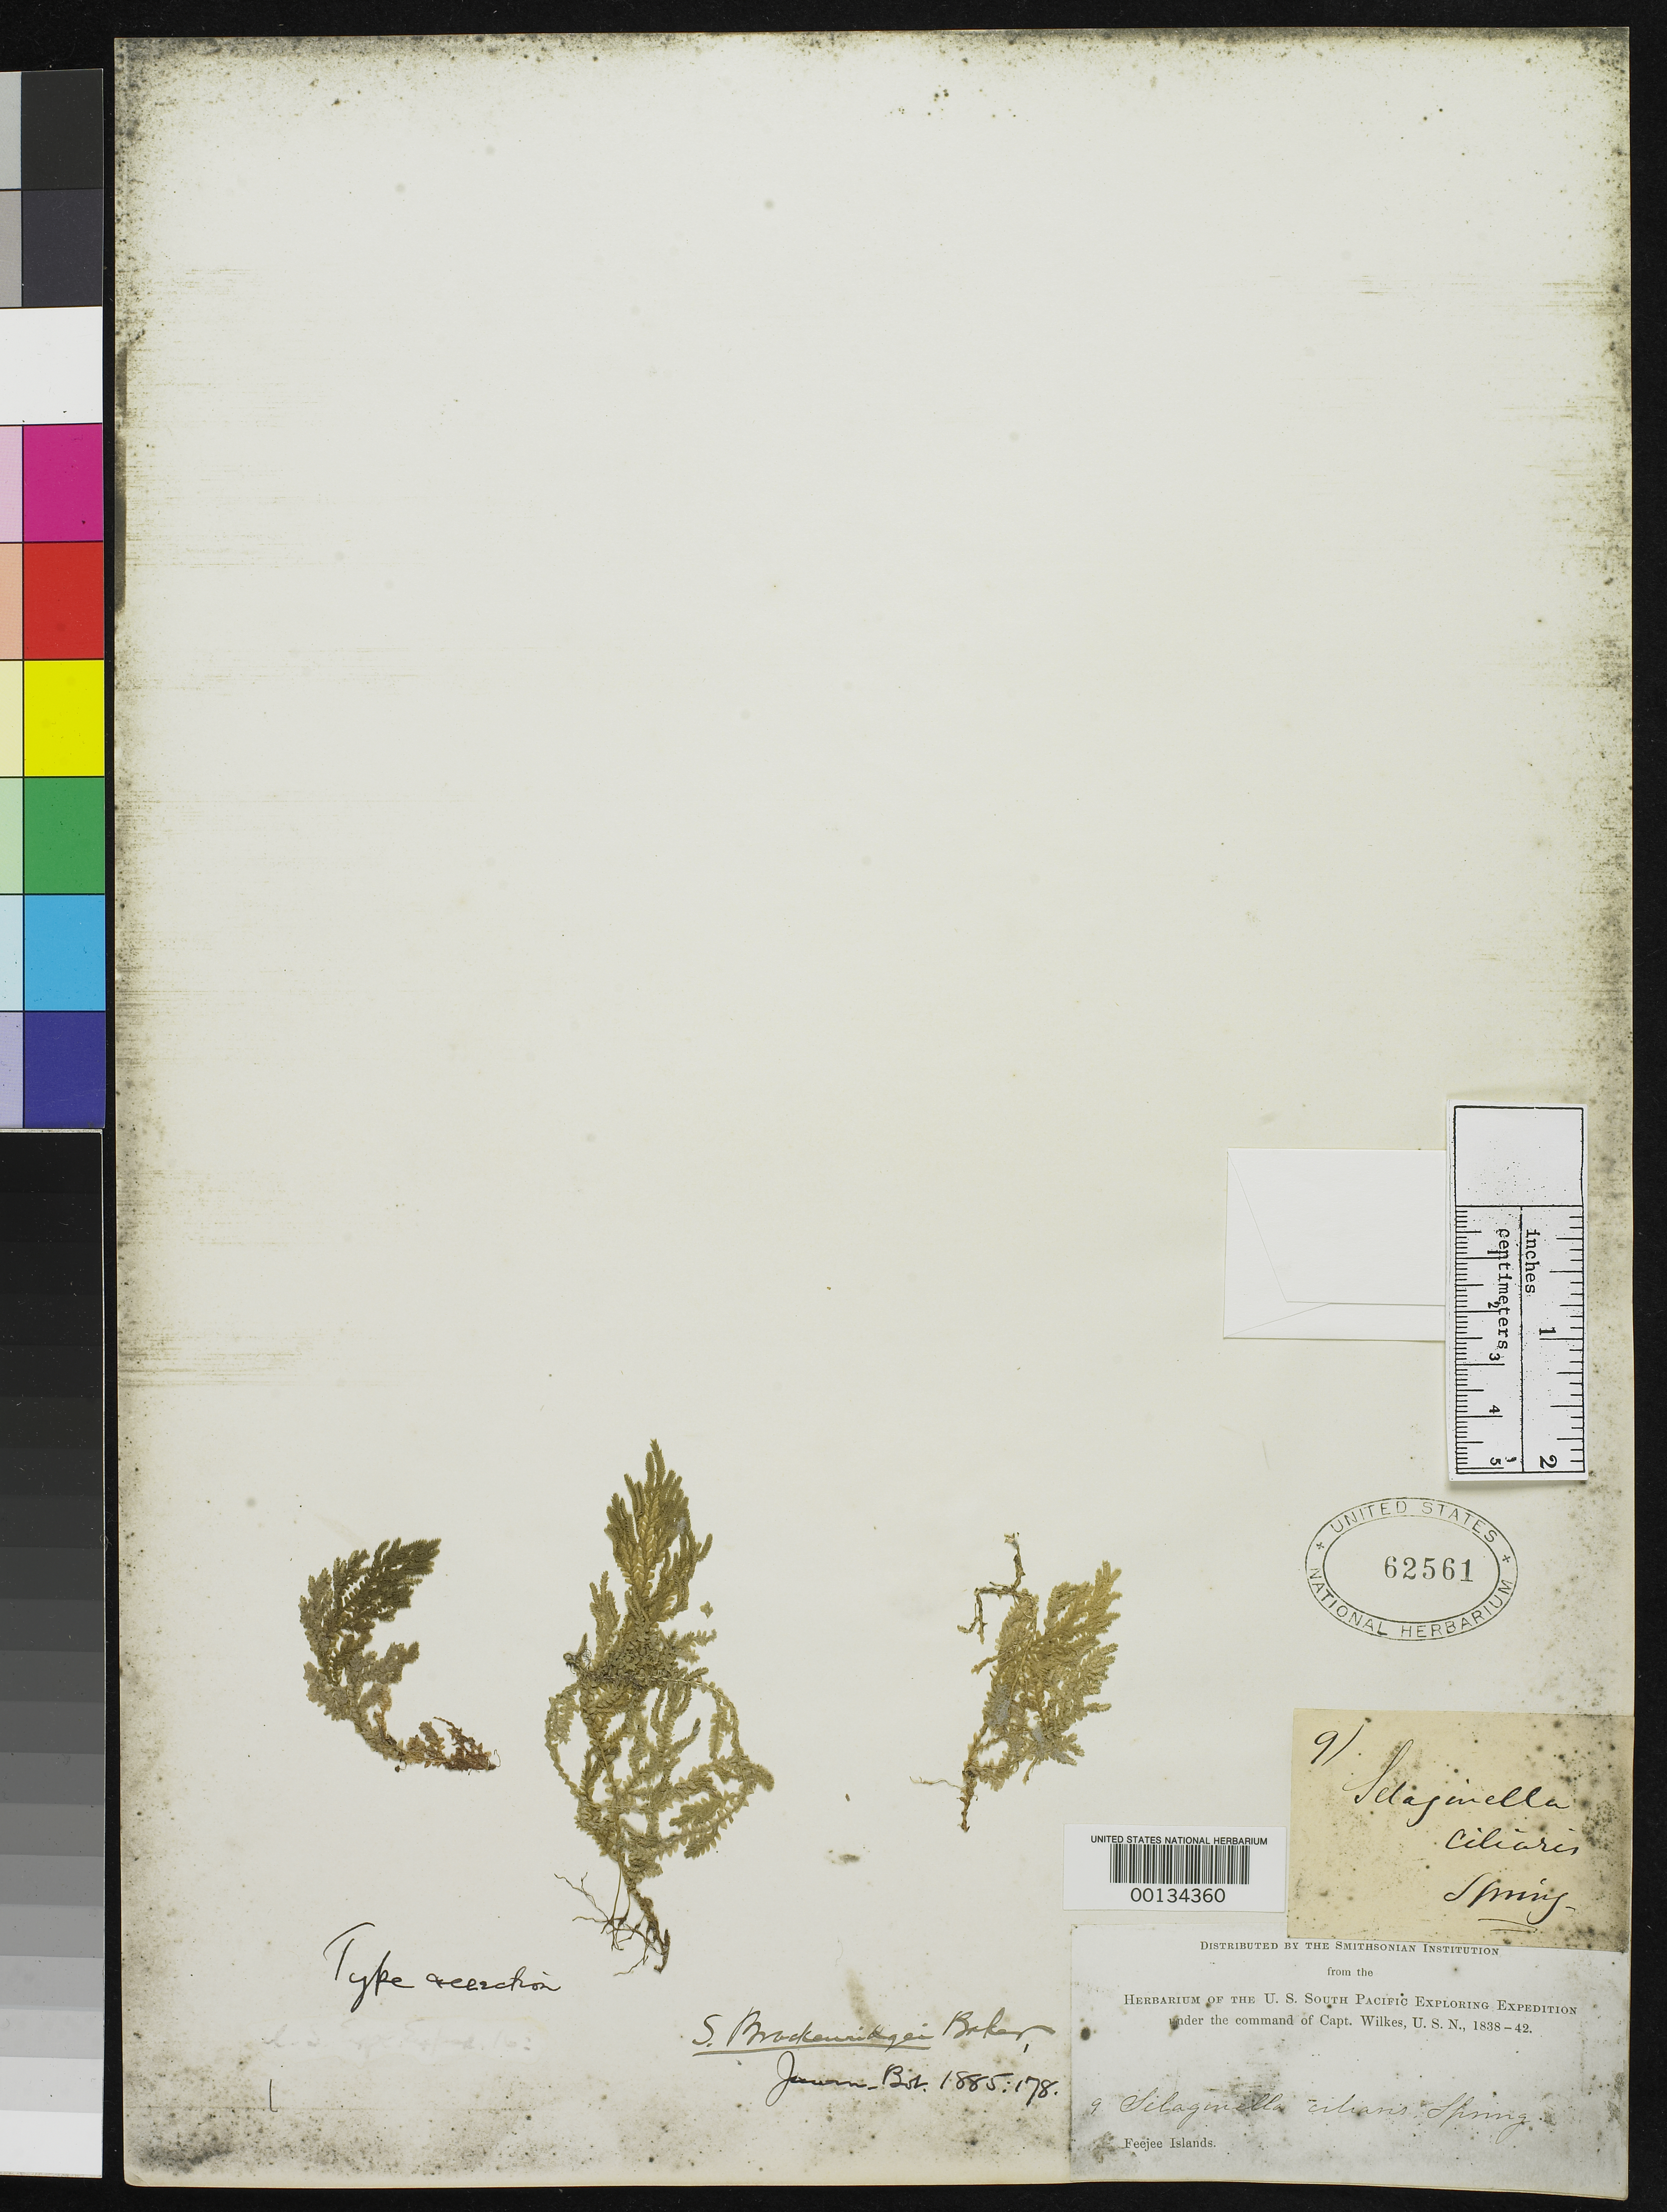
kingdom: Plantae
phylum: Tracheophyta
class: Lycopodiopsida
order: Selaginellales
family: Selaginellaceae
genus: Selaginella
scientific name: Selaginella brackenridgei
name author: Baker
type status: Type Collection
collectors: Wilkes Explor. Exped.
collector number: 9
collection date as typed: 1838 to -- --- 1842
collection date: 1838/1842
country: Fiji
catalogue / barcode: US 62561